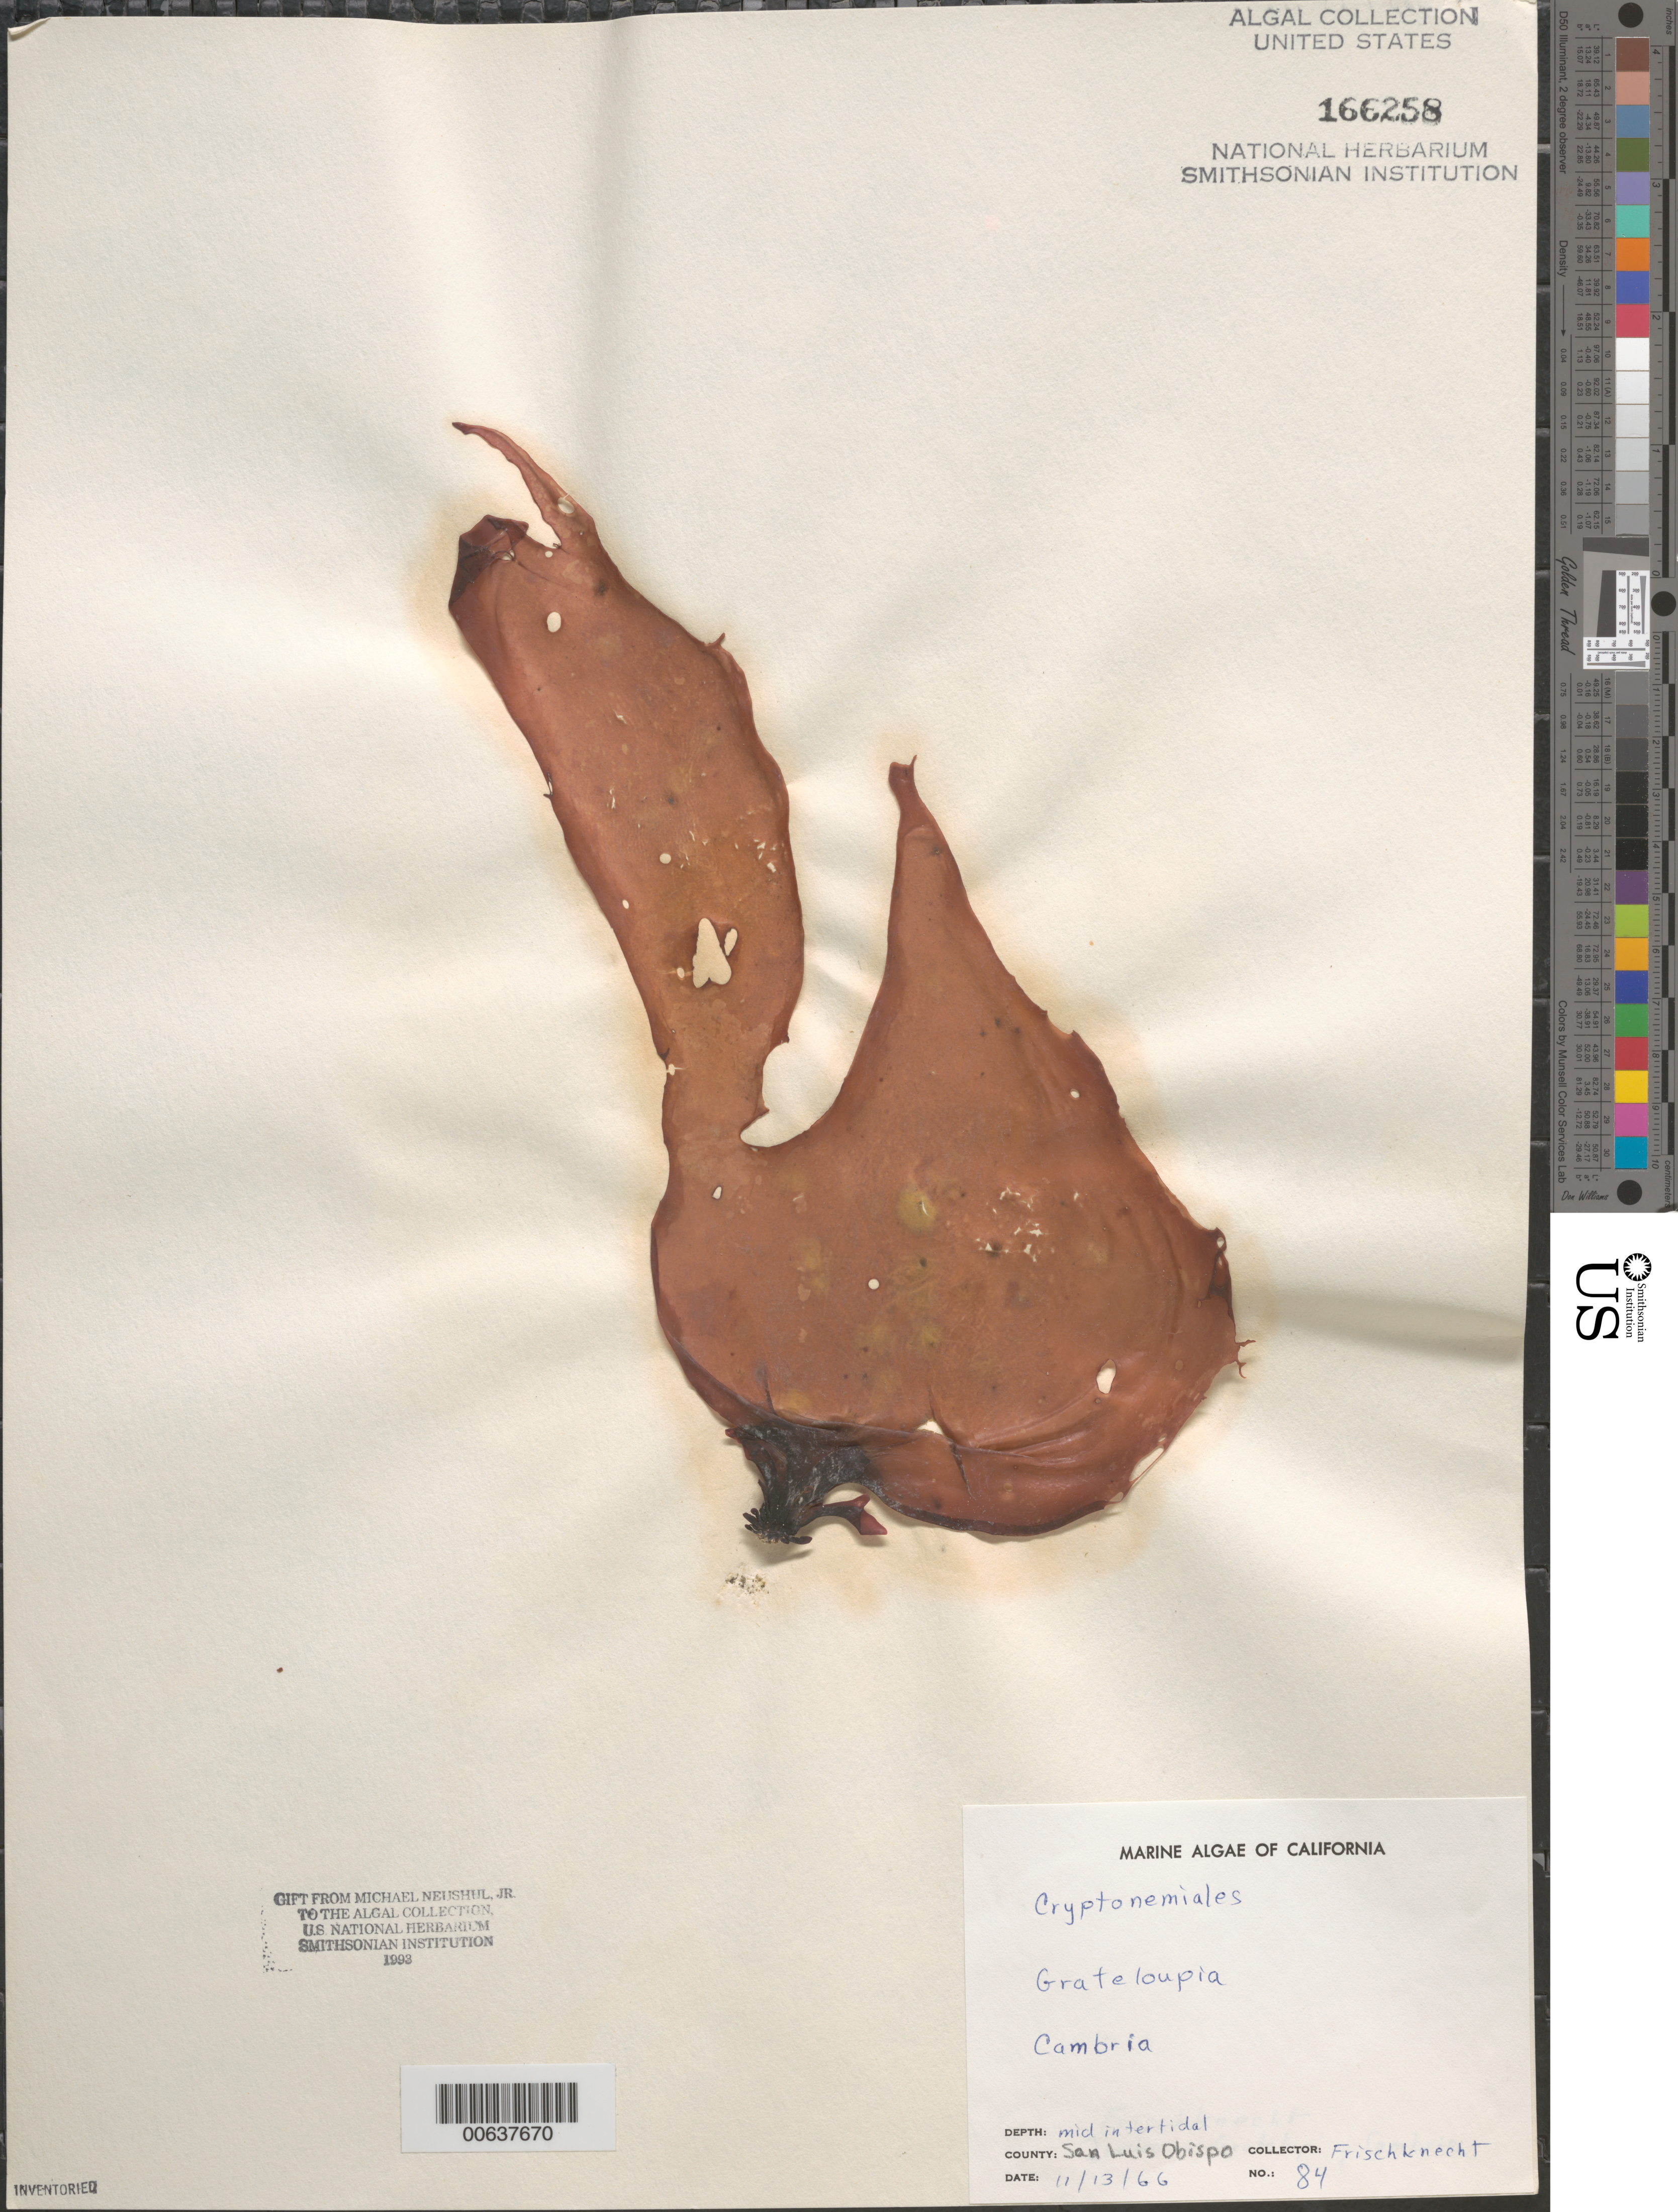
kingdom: Plantae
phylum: Rhodophyta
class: Florideophyceae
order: Halymeniales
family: Halymeniaceae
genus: Grateloupia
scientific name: Grateloupia sp.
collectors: -. Frischknecht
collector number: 84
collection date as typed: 13 Nov 1966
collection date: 1966-11-13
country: United States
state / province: California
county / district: San Luis Obispo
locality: Cambria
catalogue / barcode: US 166258